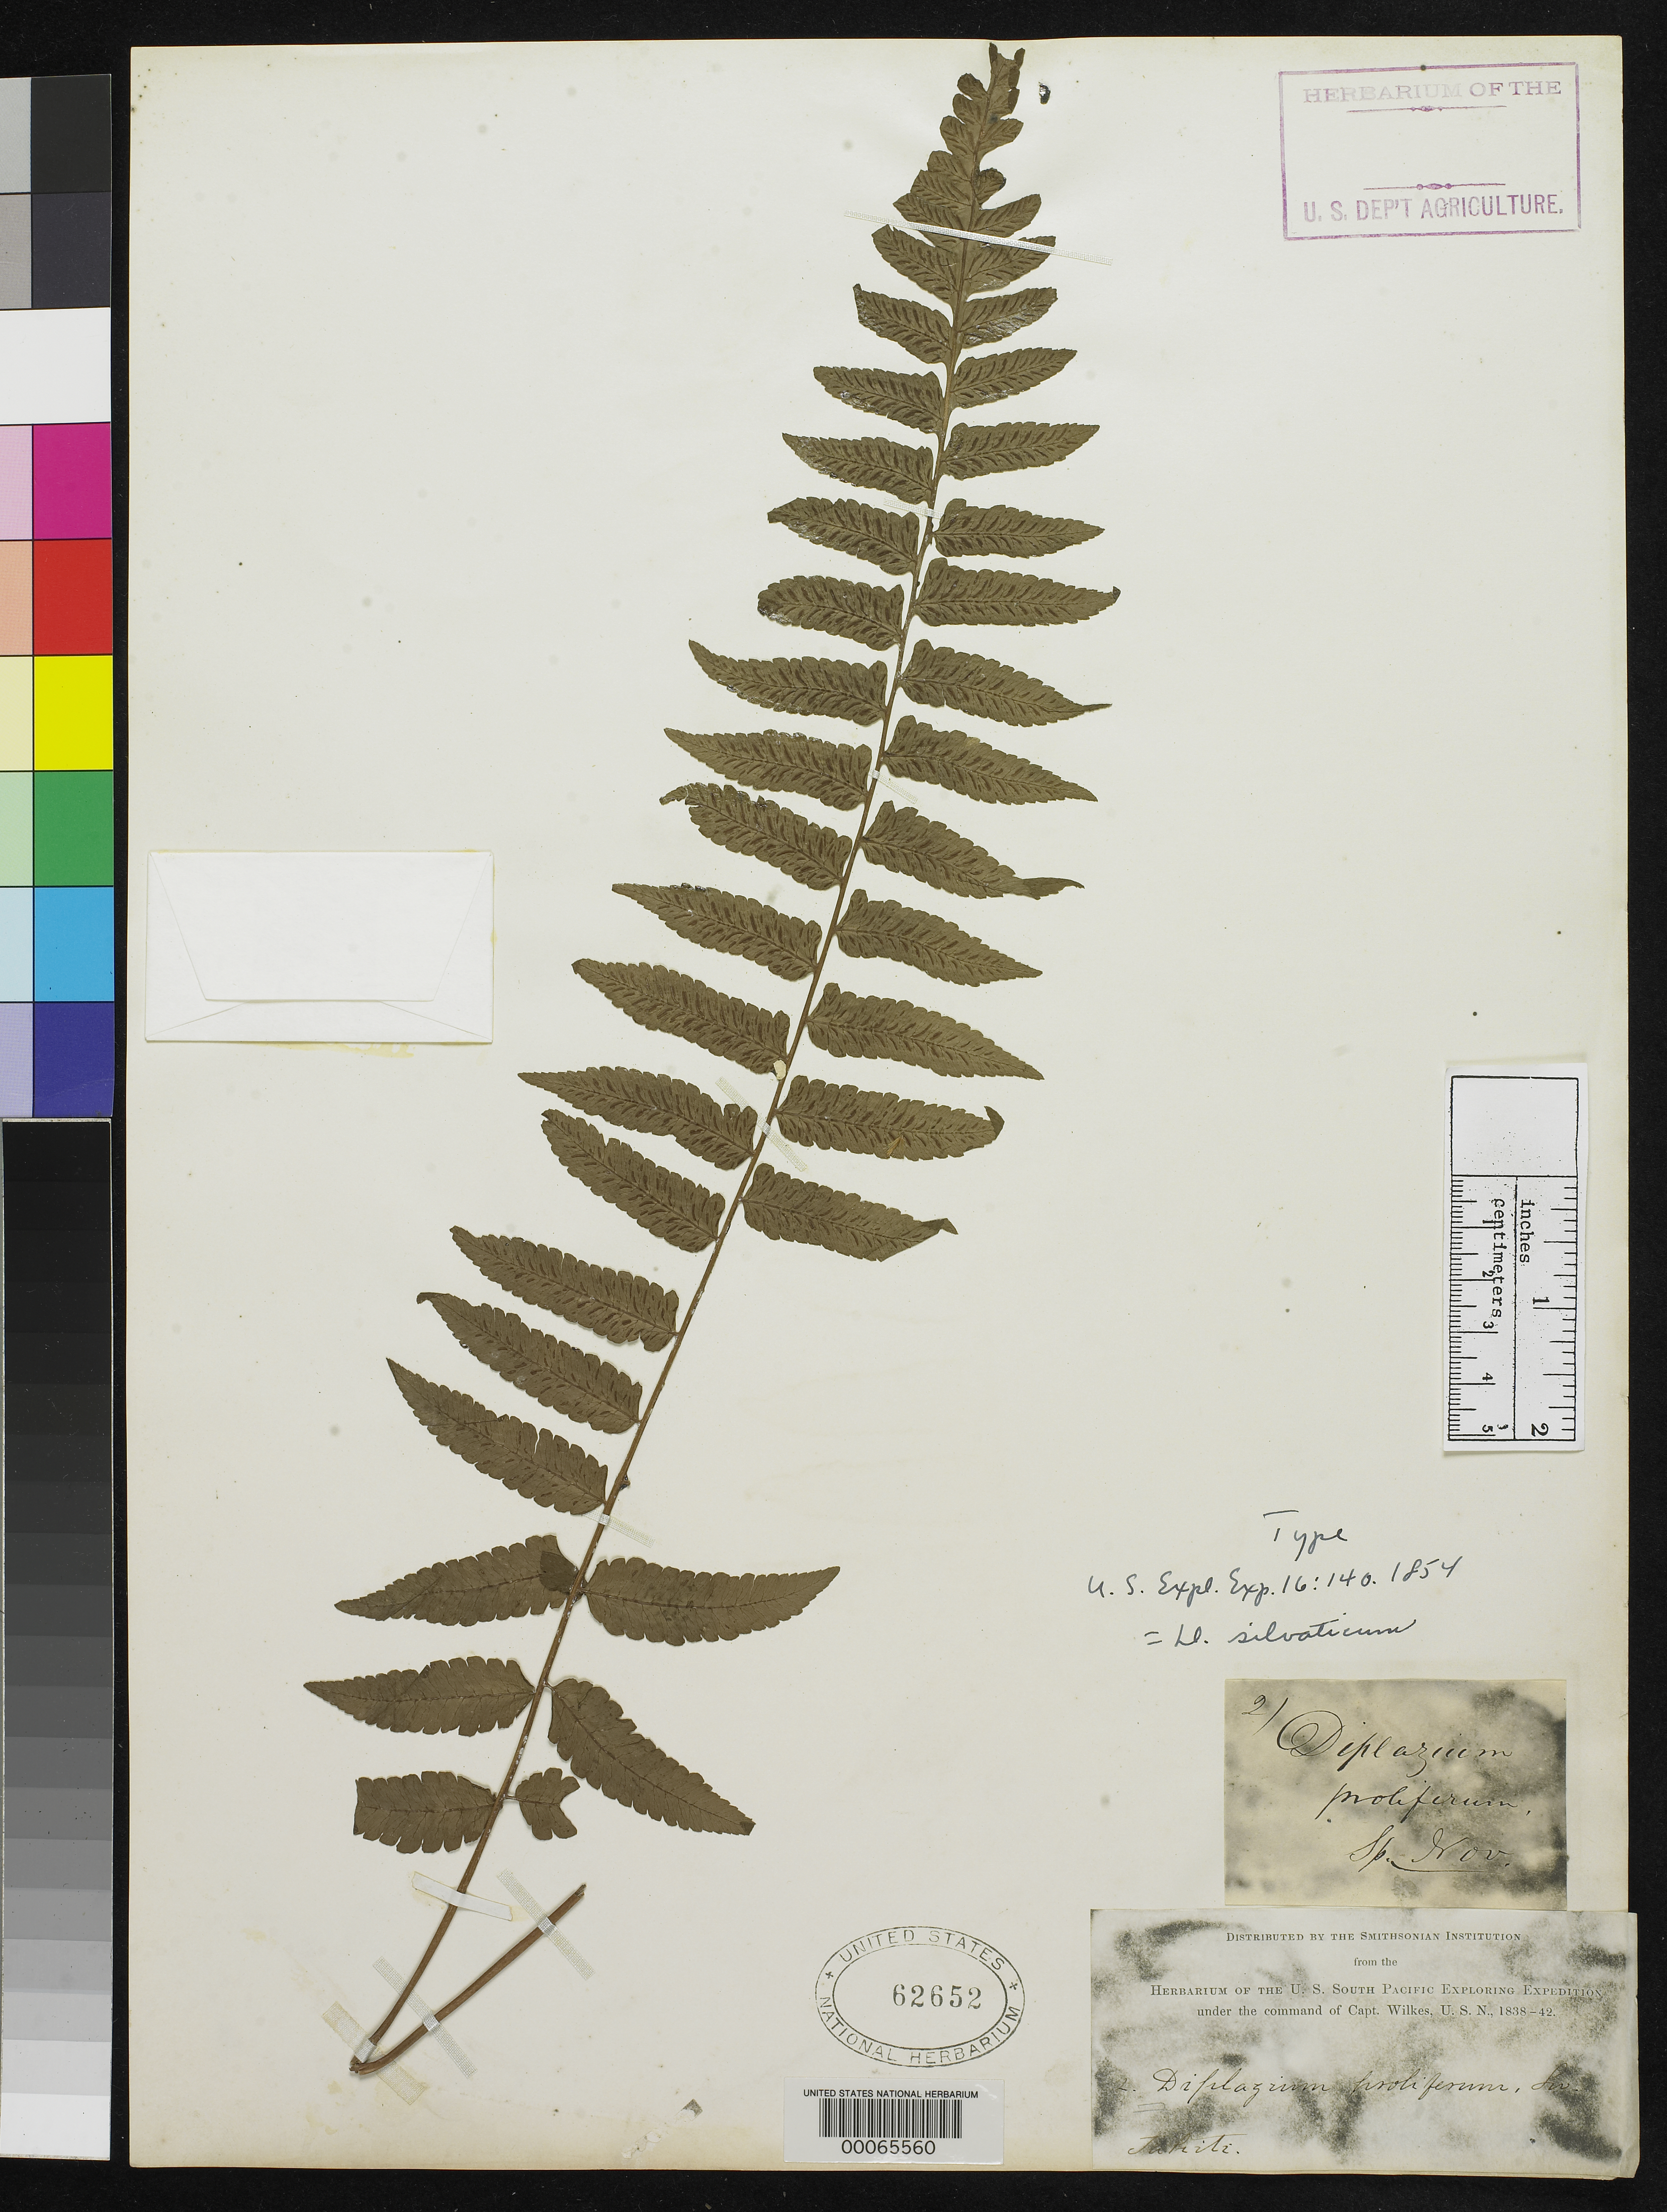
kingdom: Plantae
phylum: Tracheophyta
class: Polypodiopsida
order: Polypodiales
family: Athyriaceae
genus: Diplazium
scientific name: Diplazium proliferum Brack. in Wilkes hom. illeg. superfl. non Thouars, 1808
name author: Brack. in Wilkes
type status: Holotype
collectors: Wilkes Explor. Exped.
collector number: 2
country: French Polynesia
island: Tahiti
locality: Iles du Vent [Society Is.]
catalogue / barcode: US 62652